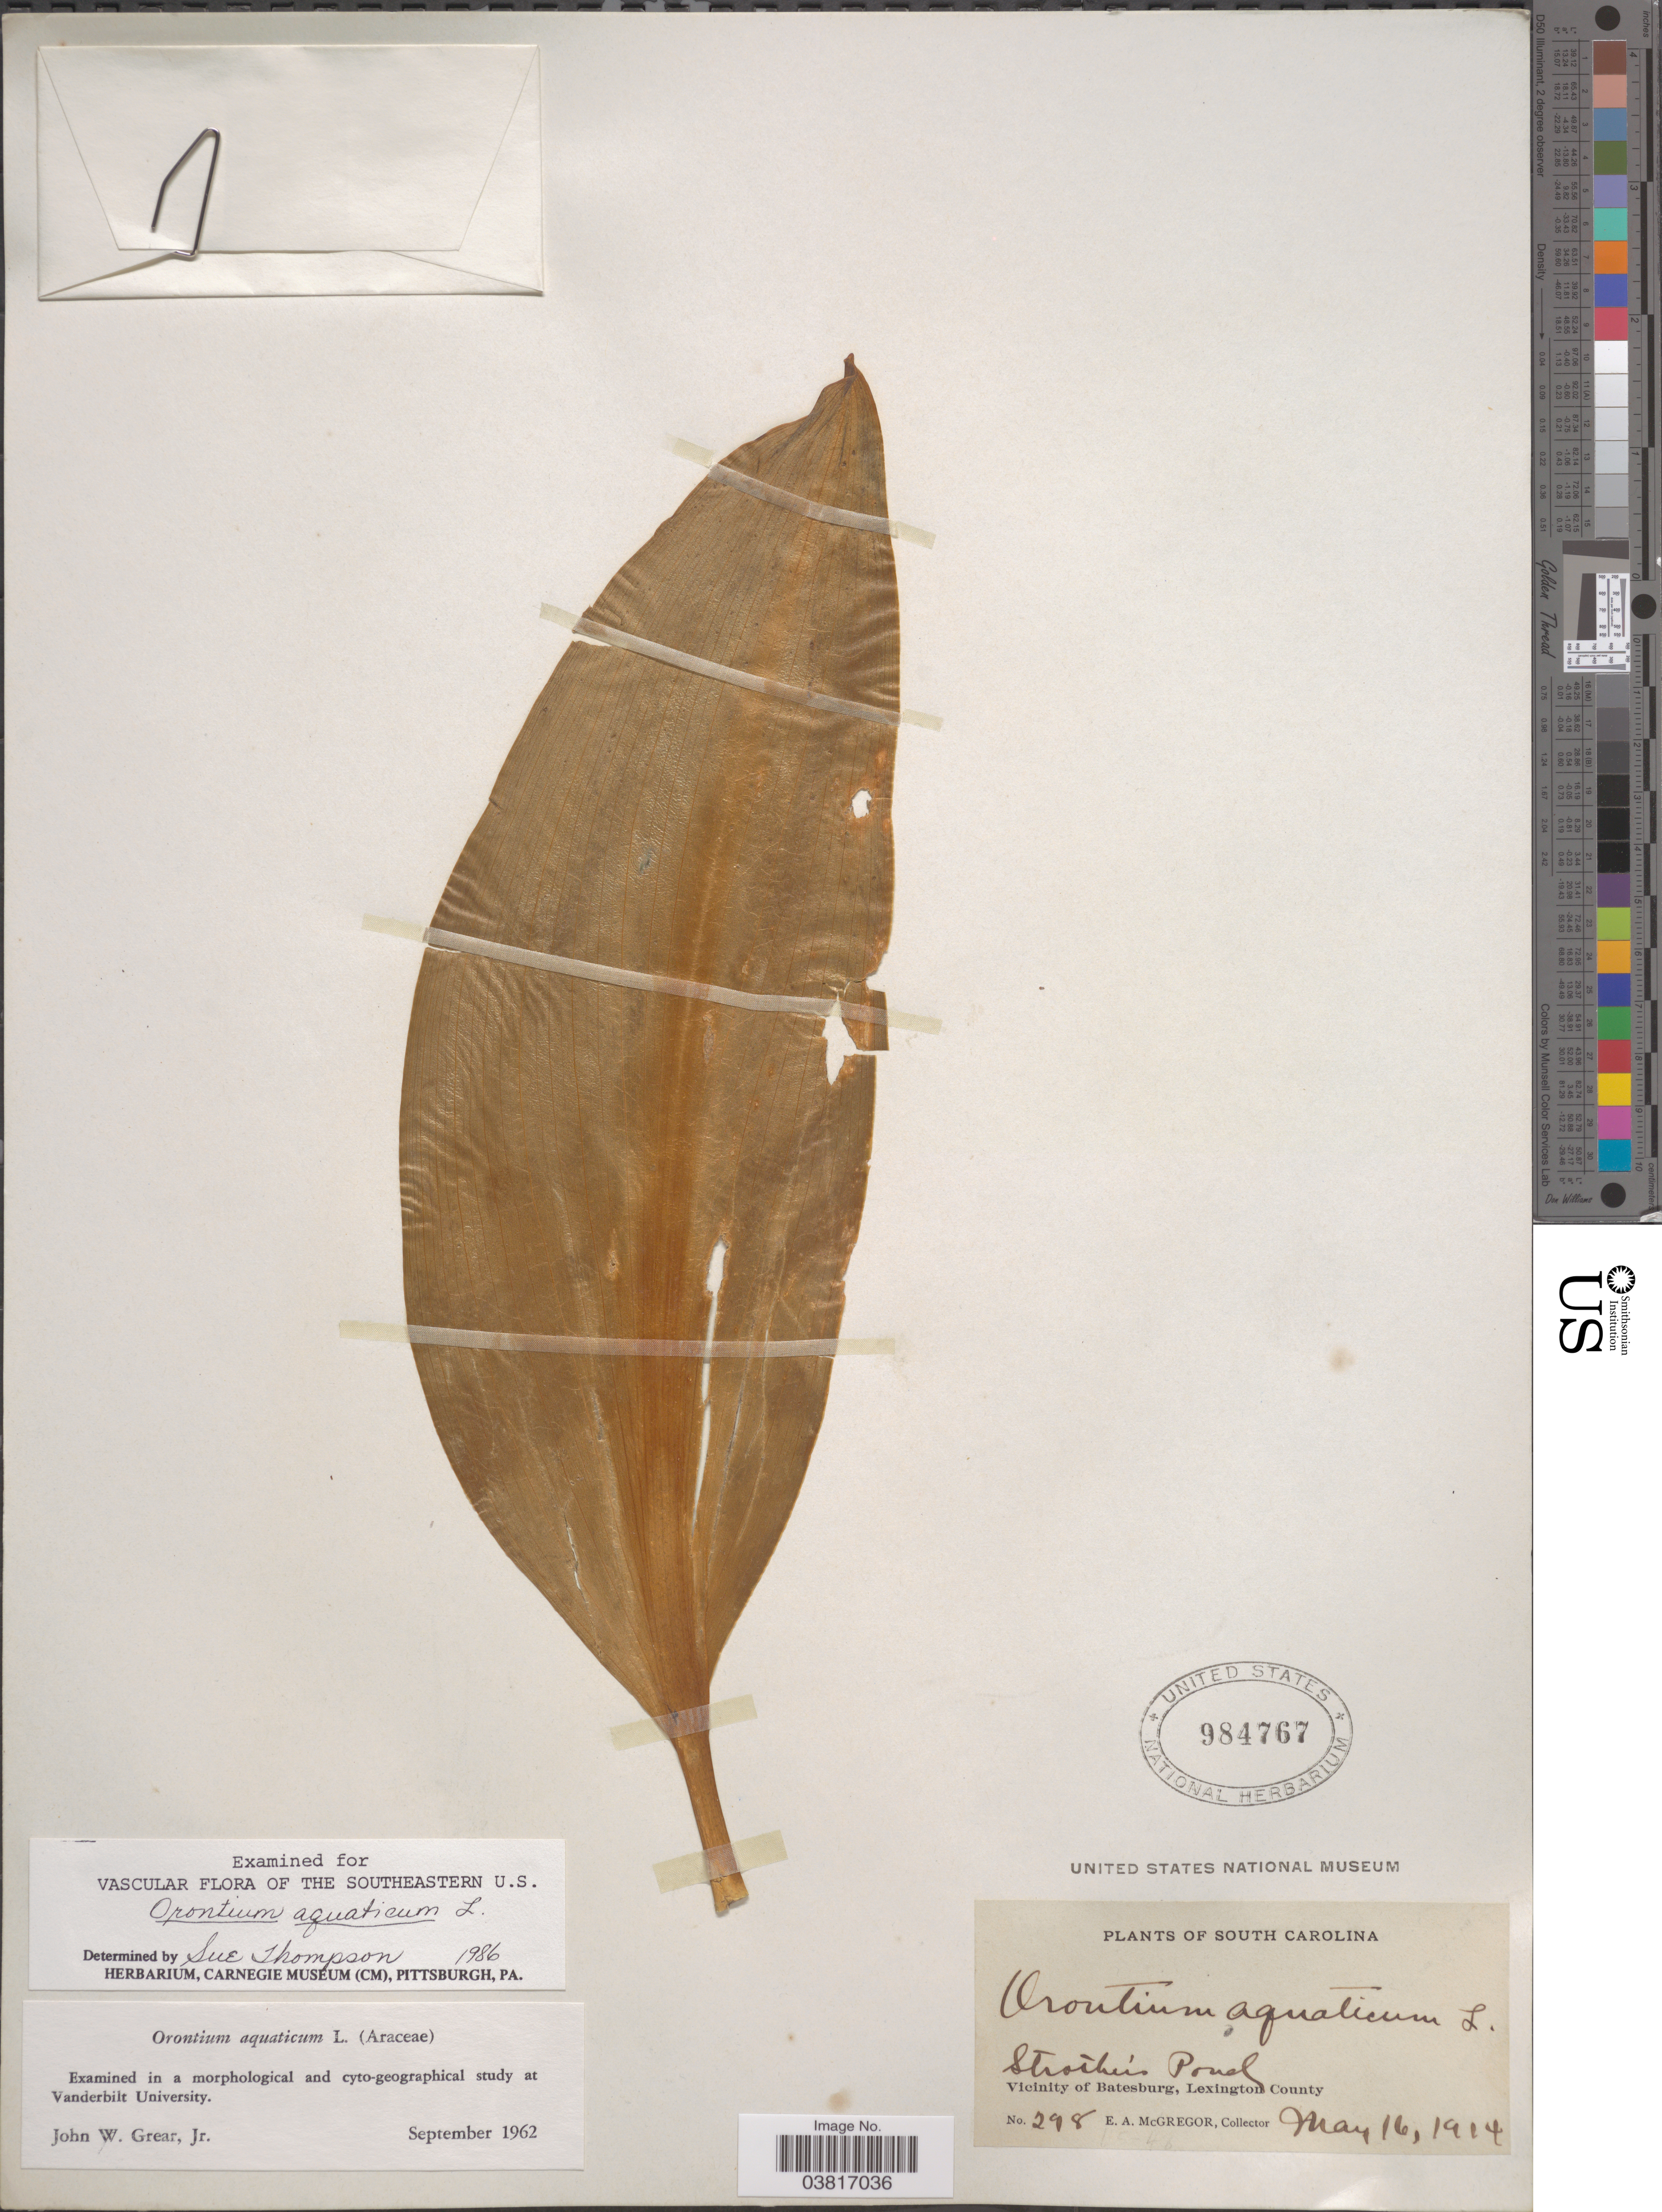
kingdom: Plantae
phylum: Tracheophyta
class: Liliopsida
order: Alismatales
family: Araceae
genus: Orontium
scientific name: Orontium aquaticum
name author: L.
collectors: E. A. McGregor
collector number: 298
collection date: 1914-05-16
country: United States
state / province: South Carolina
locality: Strother's Pond. Vicinity of Batesburg, Lexington County.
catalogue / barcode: US 984767